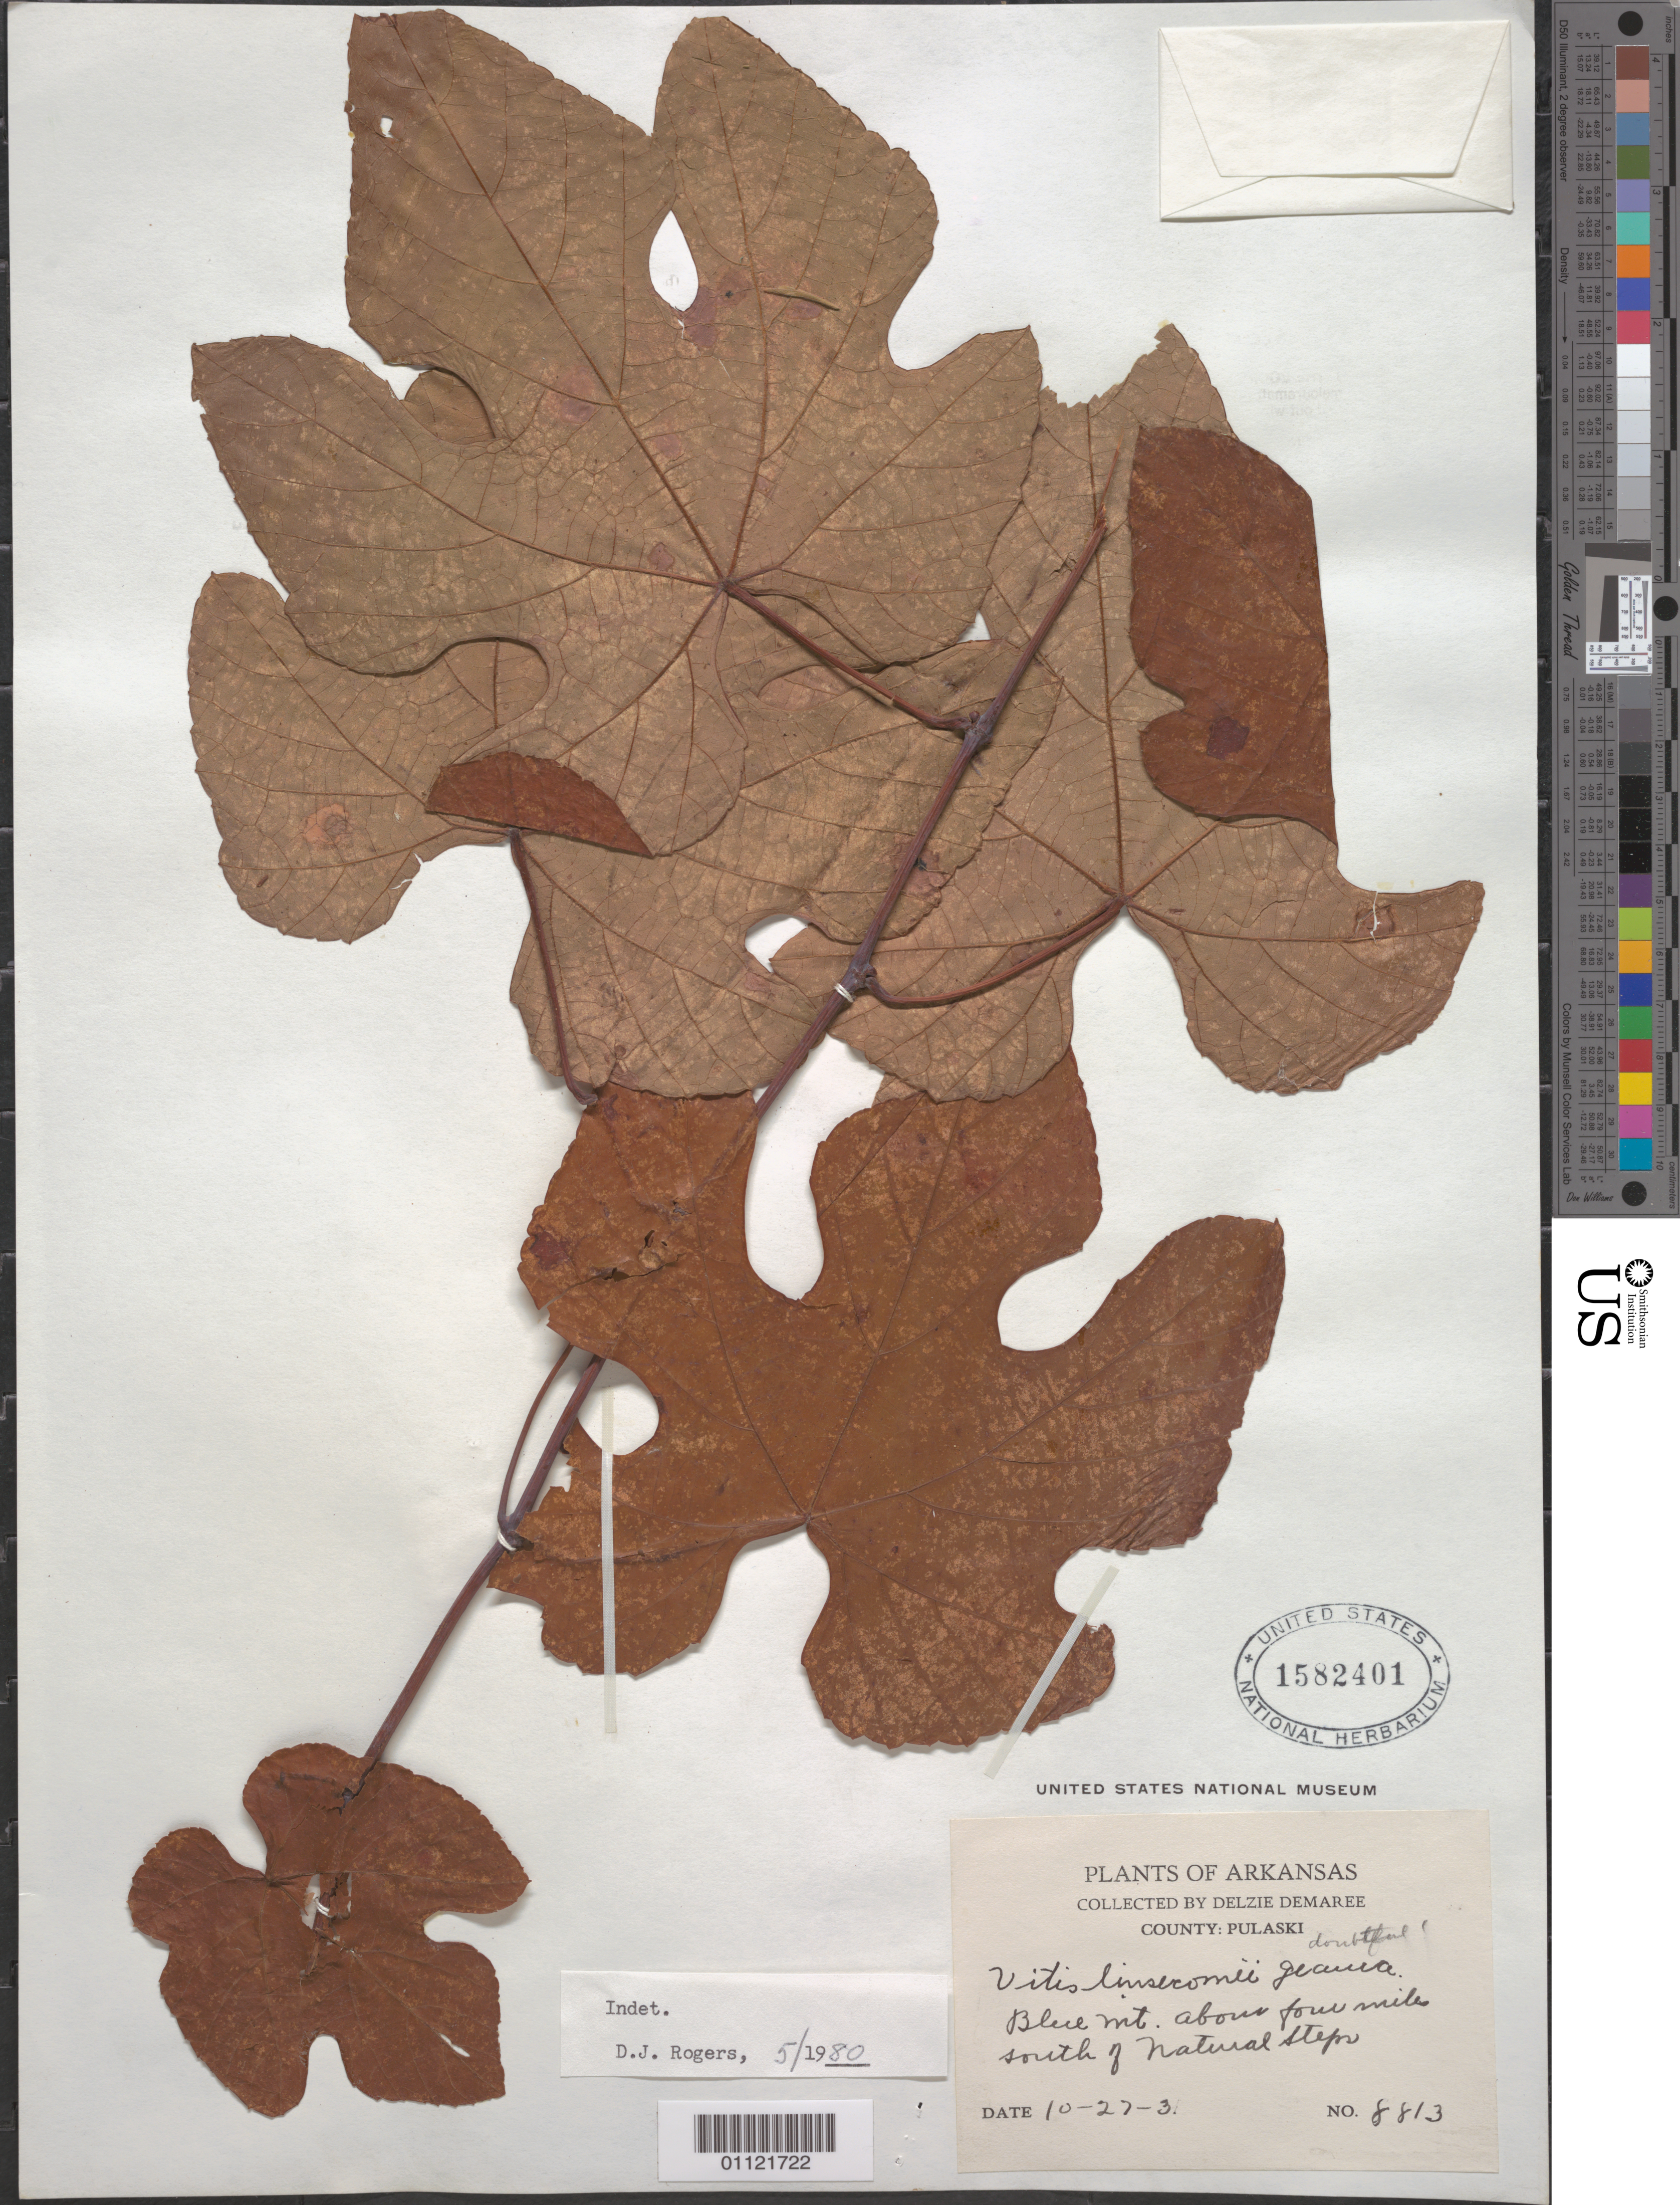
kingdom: Plantae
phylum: Tracheophyta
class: Magnoliopsida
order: Vitales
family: Vitaceae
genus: Vitis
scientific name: Vitis sp.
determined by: Rogers, D. J.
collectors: D. Demaree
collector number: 8813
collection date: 1931-10-27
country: United States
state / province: Arkansas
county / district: Pulaski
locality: Blue Mt. about four mile south of Natural Steps.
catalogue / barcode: US 1582401